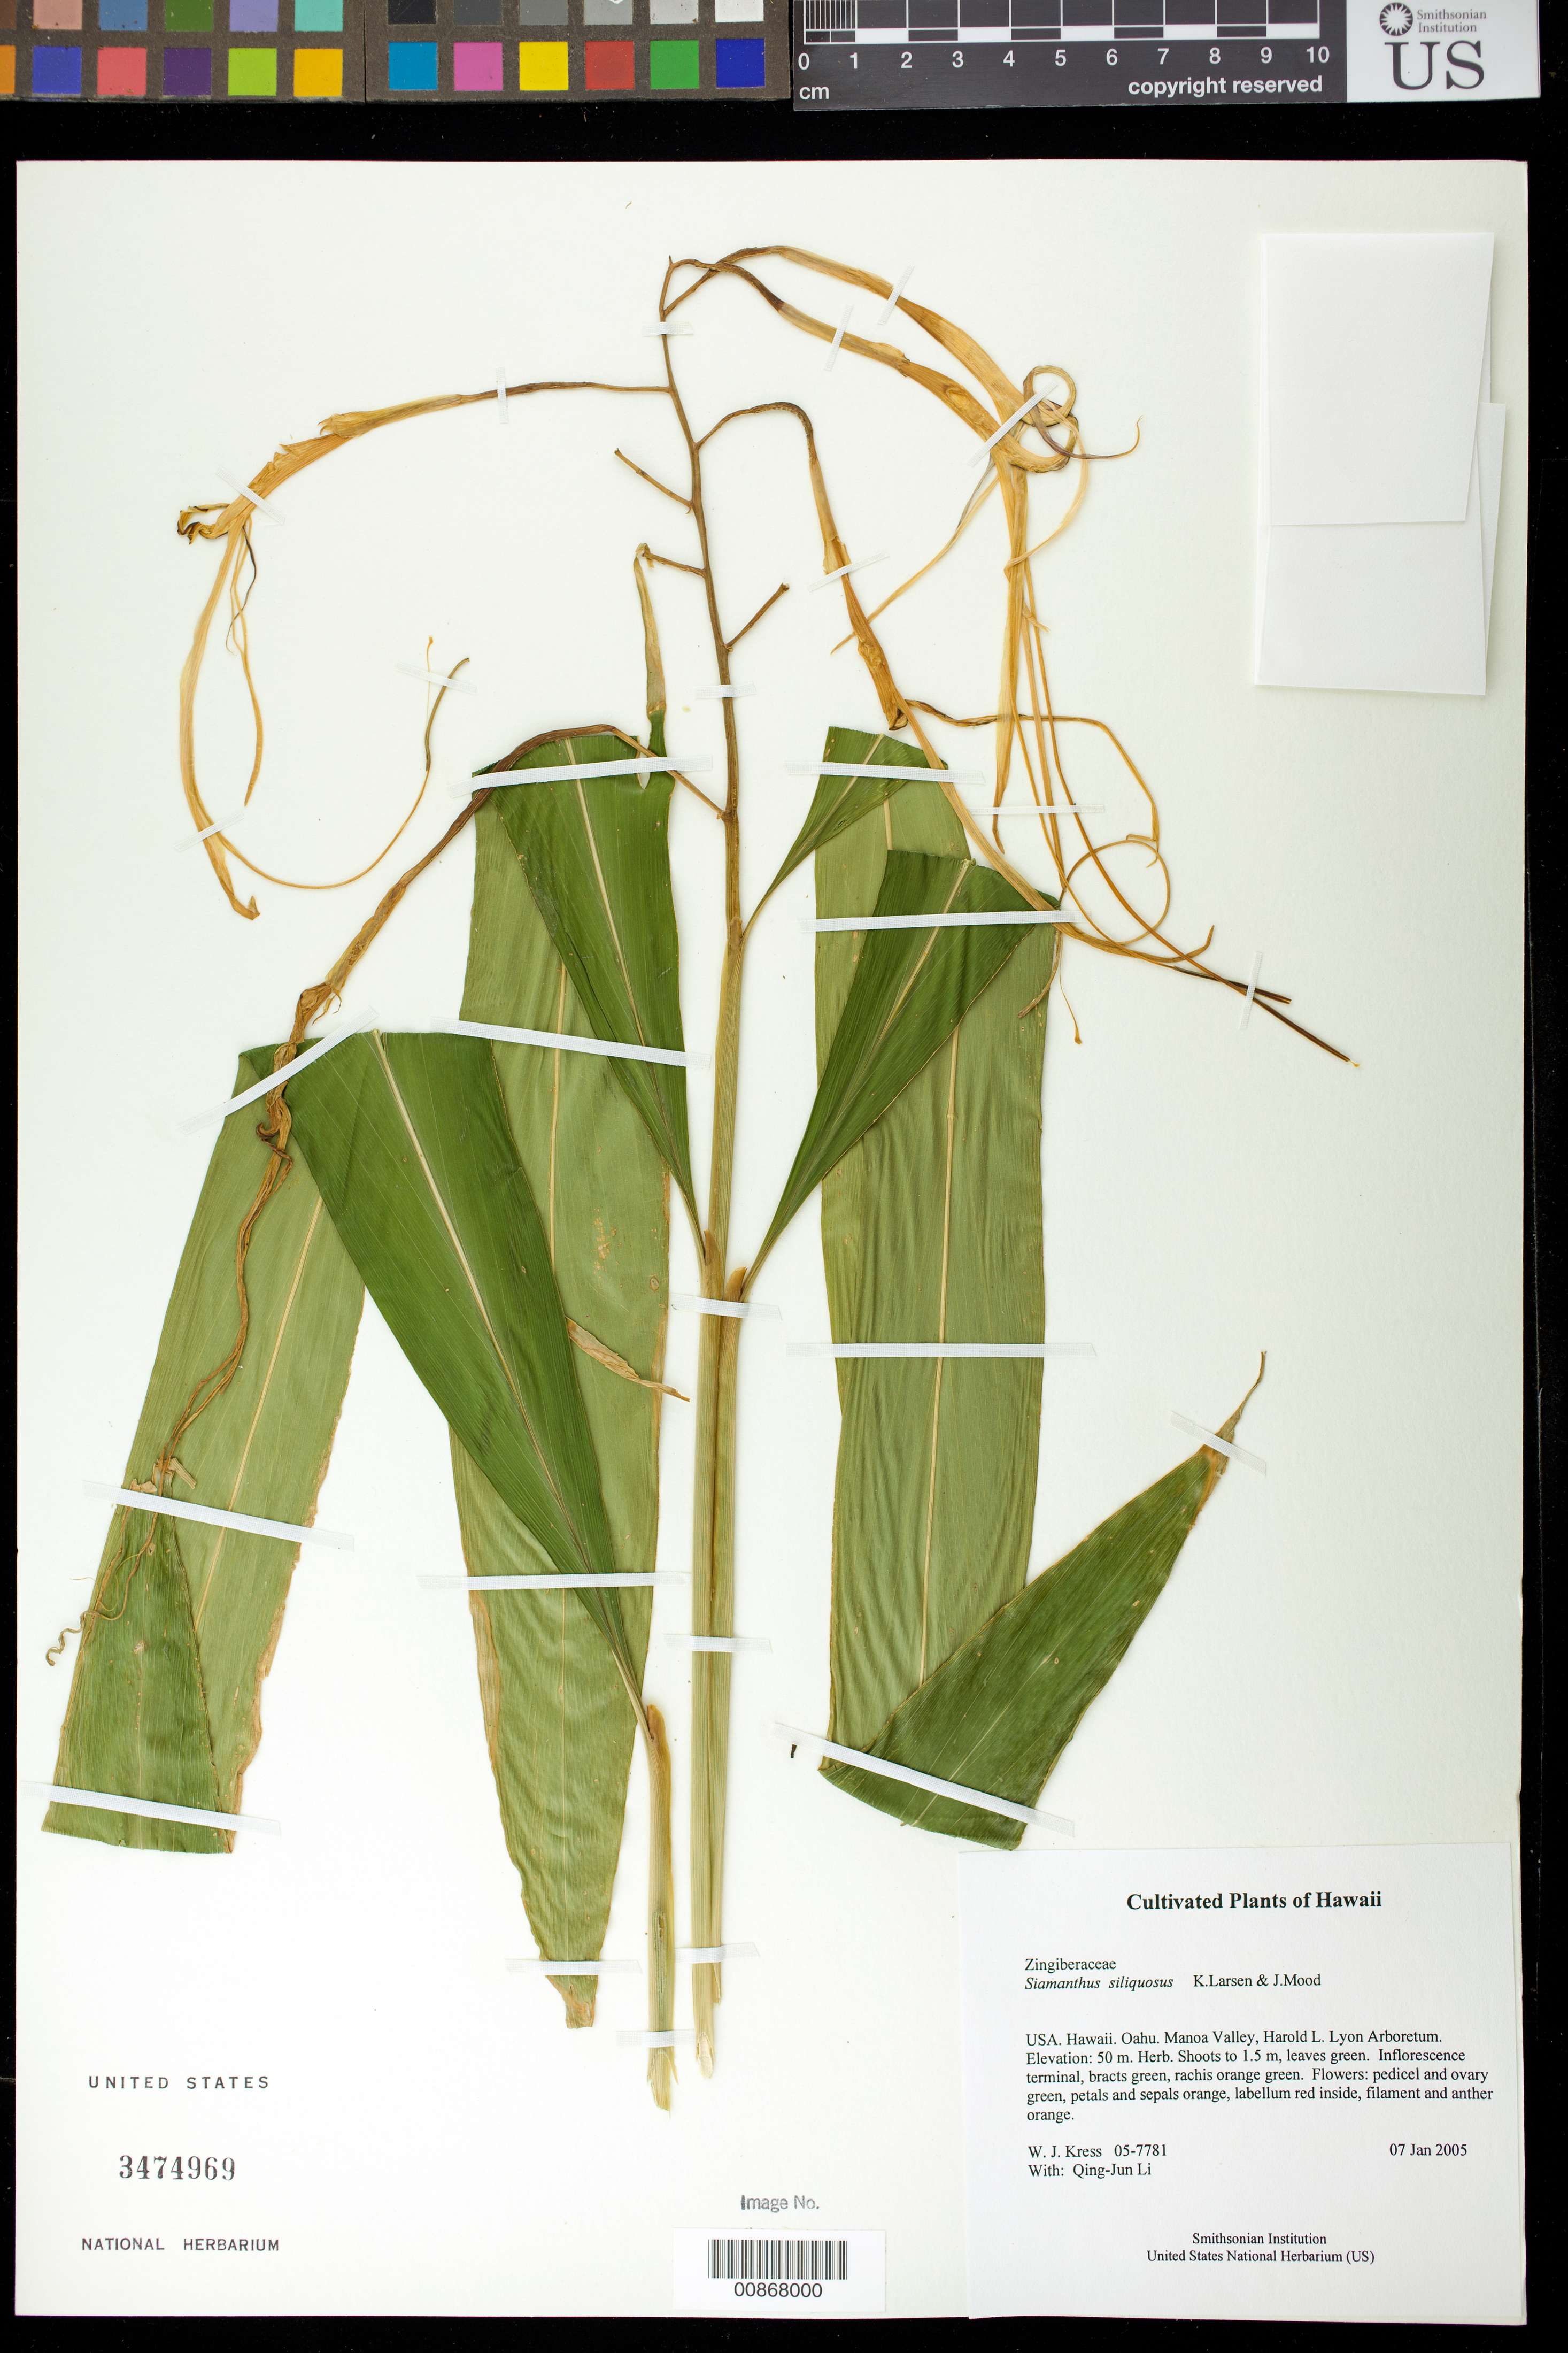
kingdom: Plantae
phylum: Tracheophyta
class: Liliopsida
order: Zingiberales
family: Zingiberaceae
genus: Siamanthus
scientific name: Siamanthus siliquosus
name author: K. Larsen & Mood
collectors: W. J. Kress & Q. J. Li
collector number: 05-7781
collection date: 2005-01-07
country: United States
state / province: Hawaii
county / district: Honolulu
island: Oahu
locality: Manoa Valley, Harold L. Lyon Arboretum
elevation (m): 50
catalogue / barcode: US 3474969